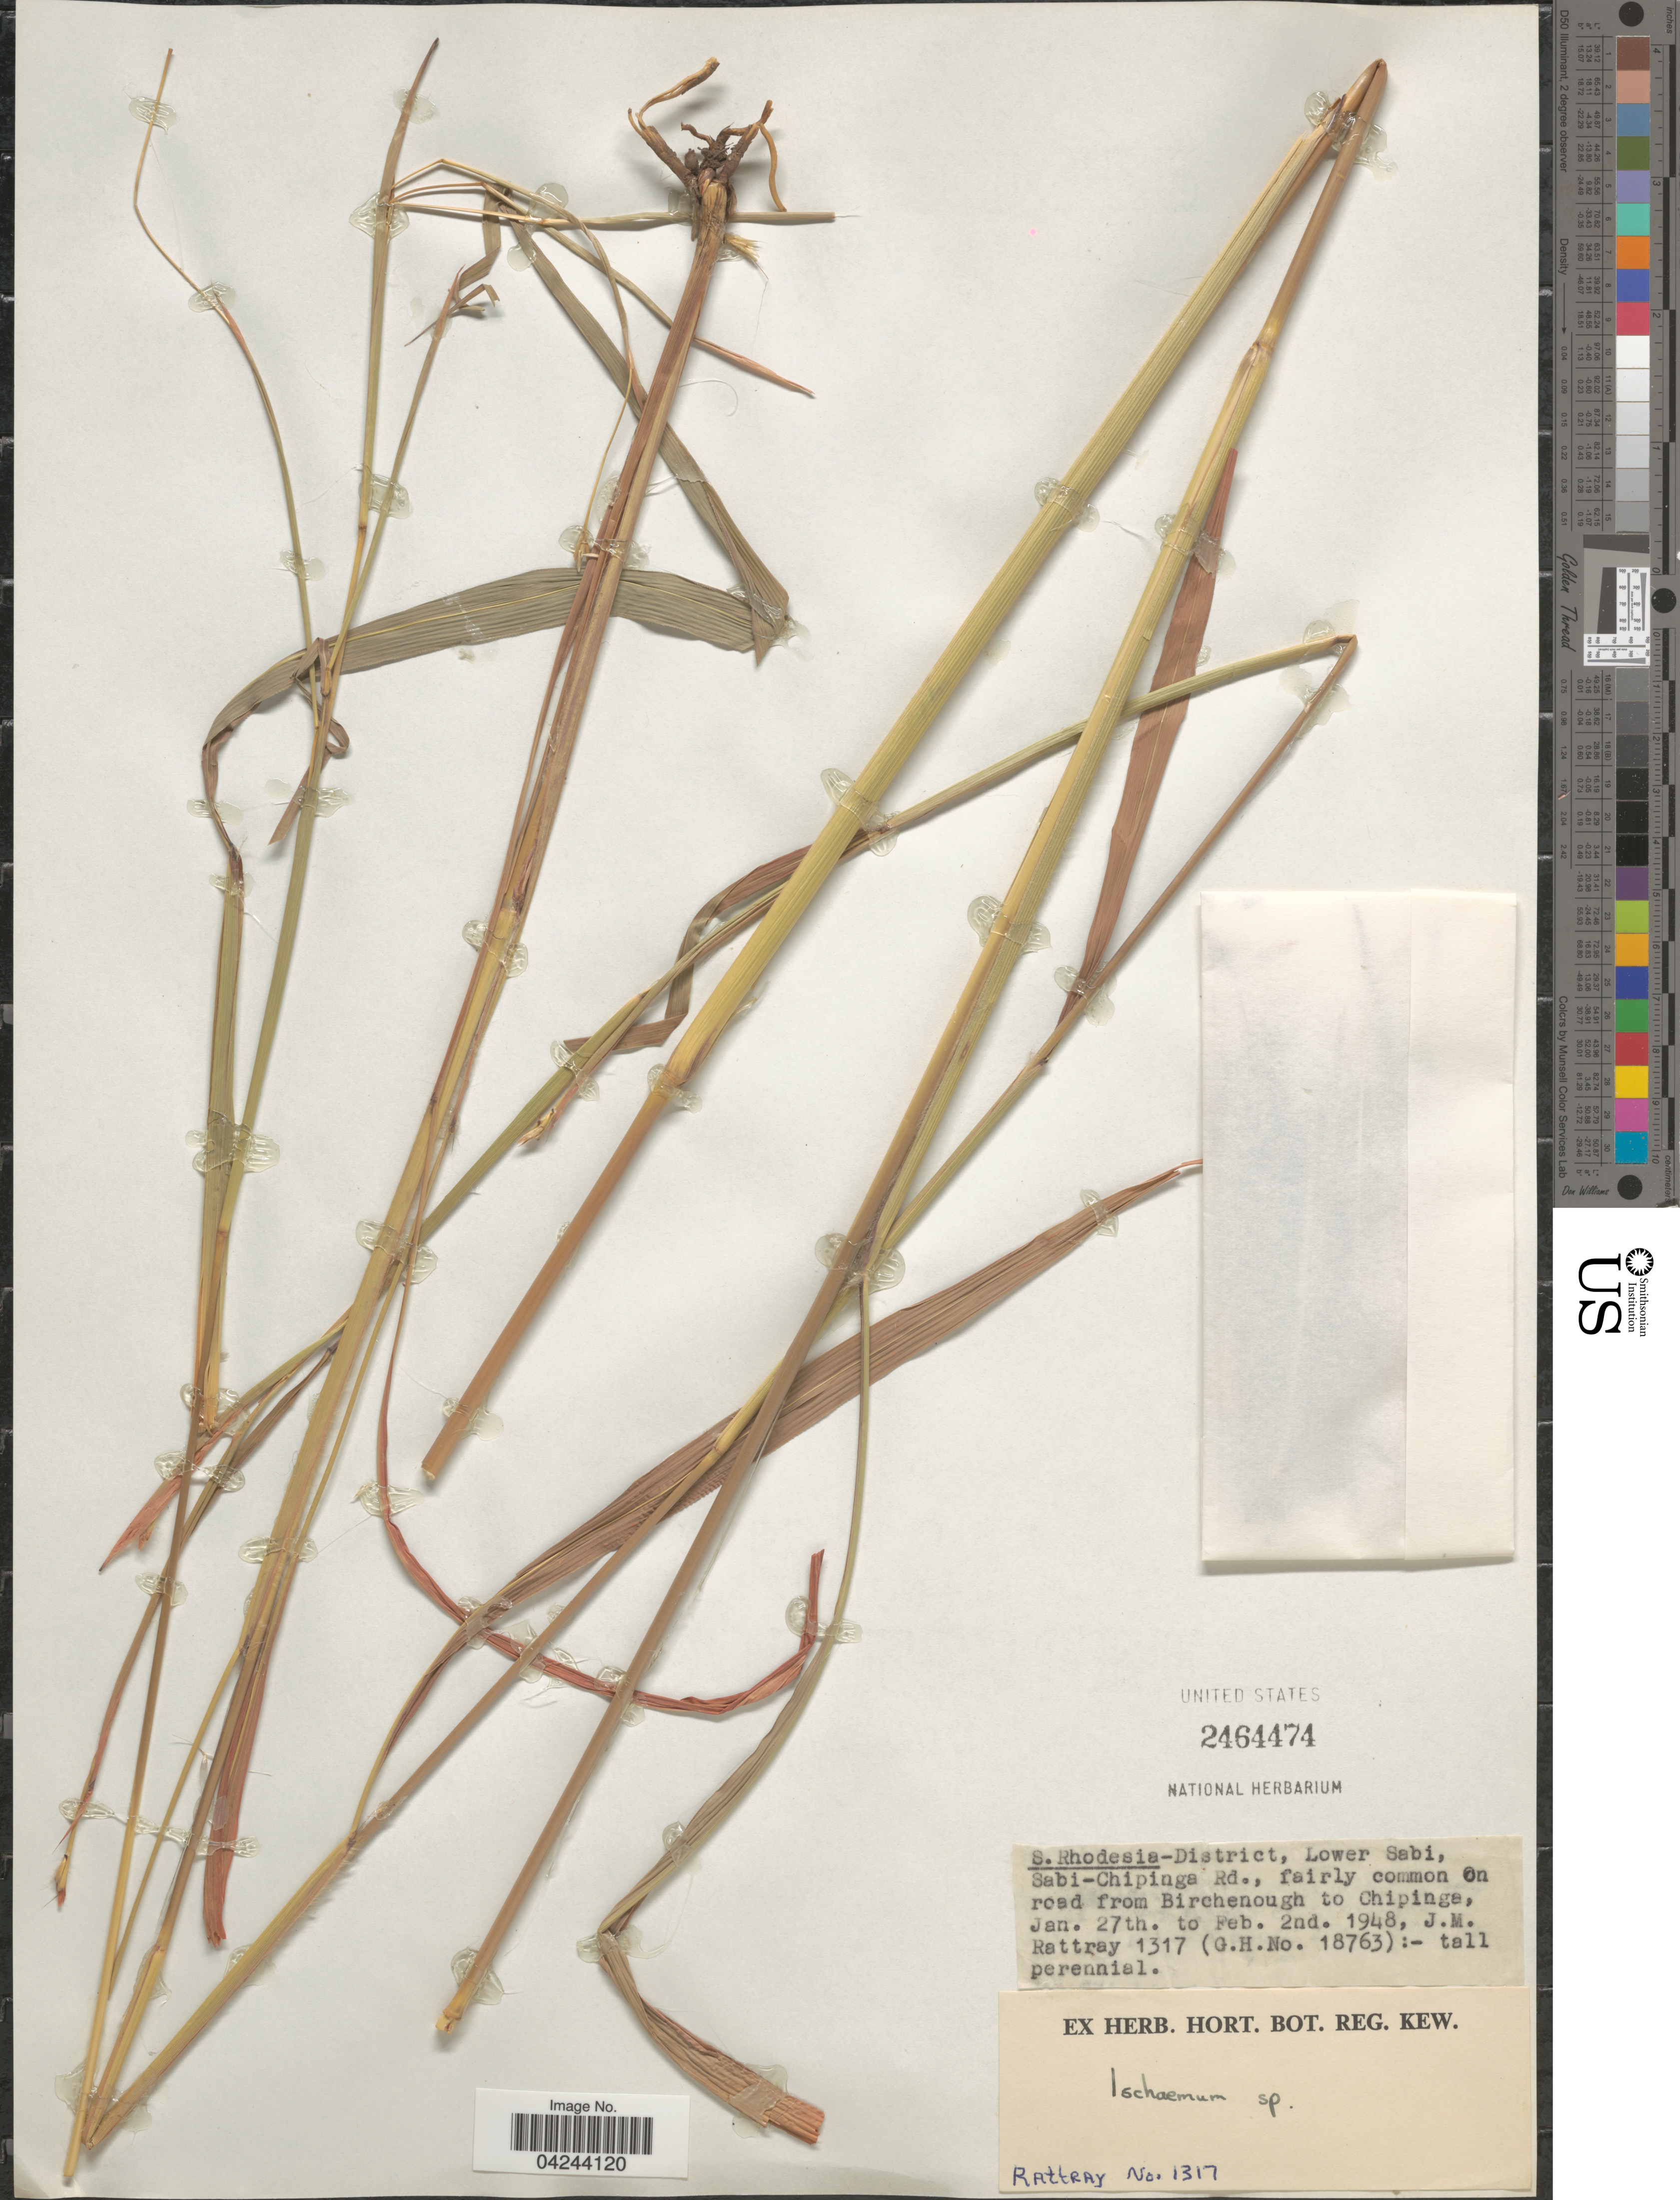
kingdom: Plantae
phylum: Tracheophyta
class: Liliopsida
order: Poales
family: Poaceae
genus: Ischaemum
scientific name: Ischaemum sp.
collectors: J. Rattray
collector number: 1317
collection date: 1948-01-27/1948-02-02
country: Zimbabwe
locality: S. Rhodesia-District, Lower Sabi, Sabi-Chipinga Rd., fairly common on road from Birchenough to Chipinga.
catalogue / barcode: US 2464474